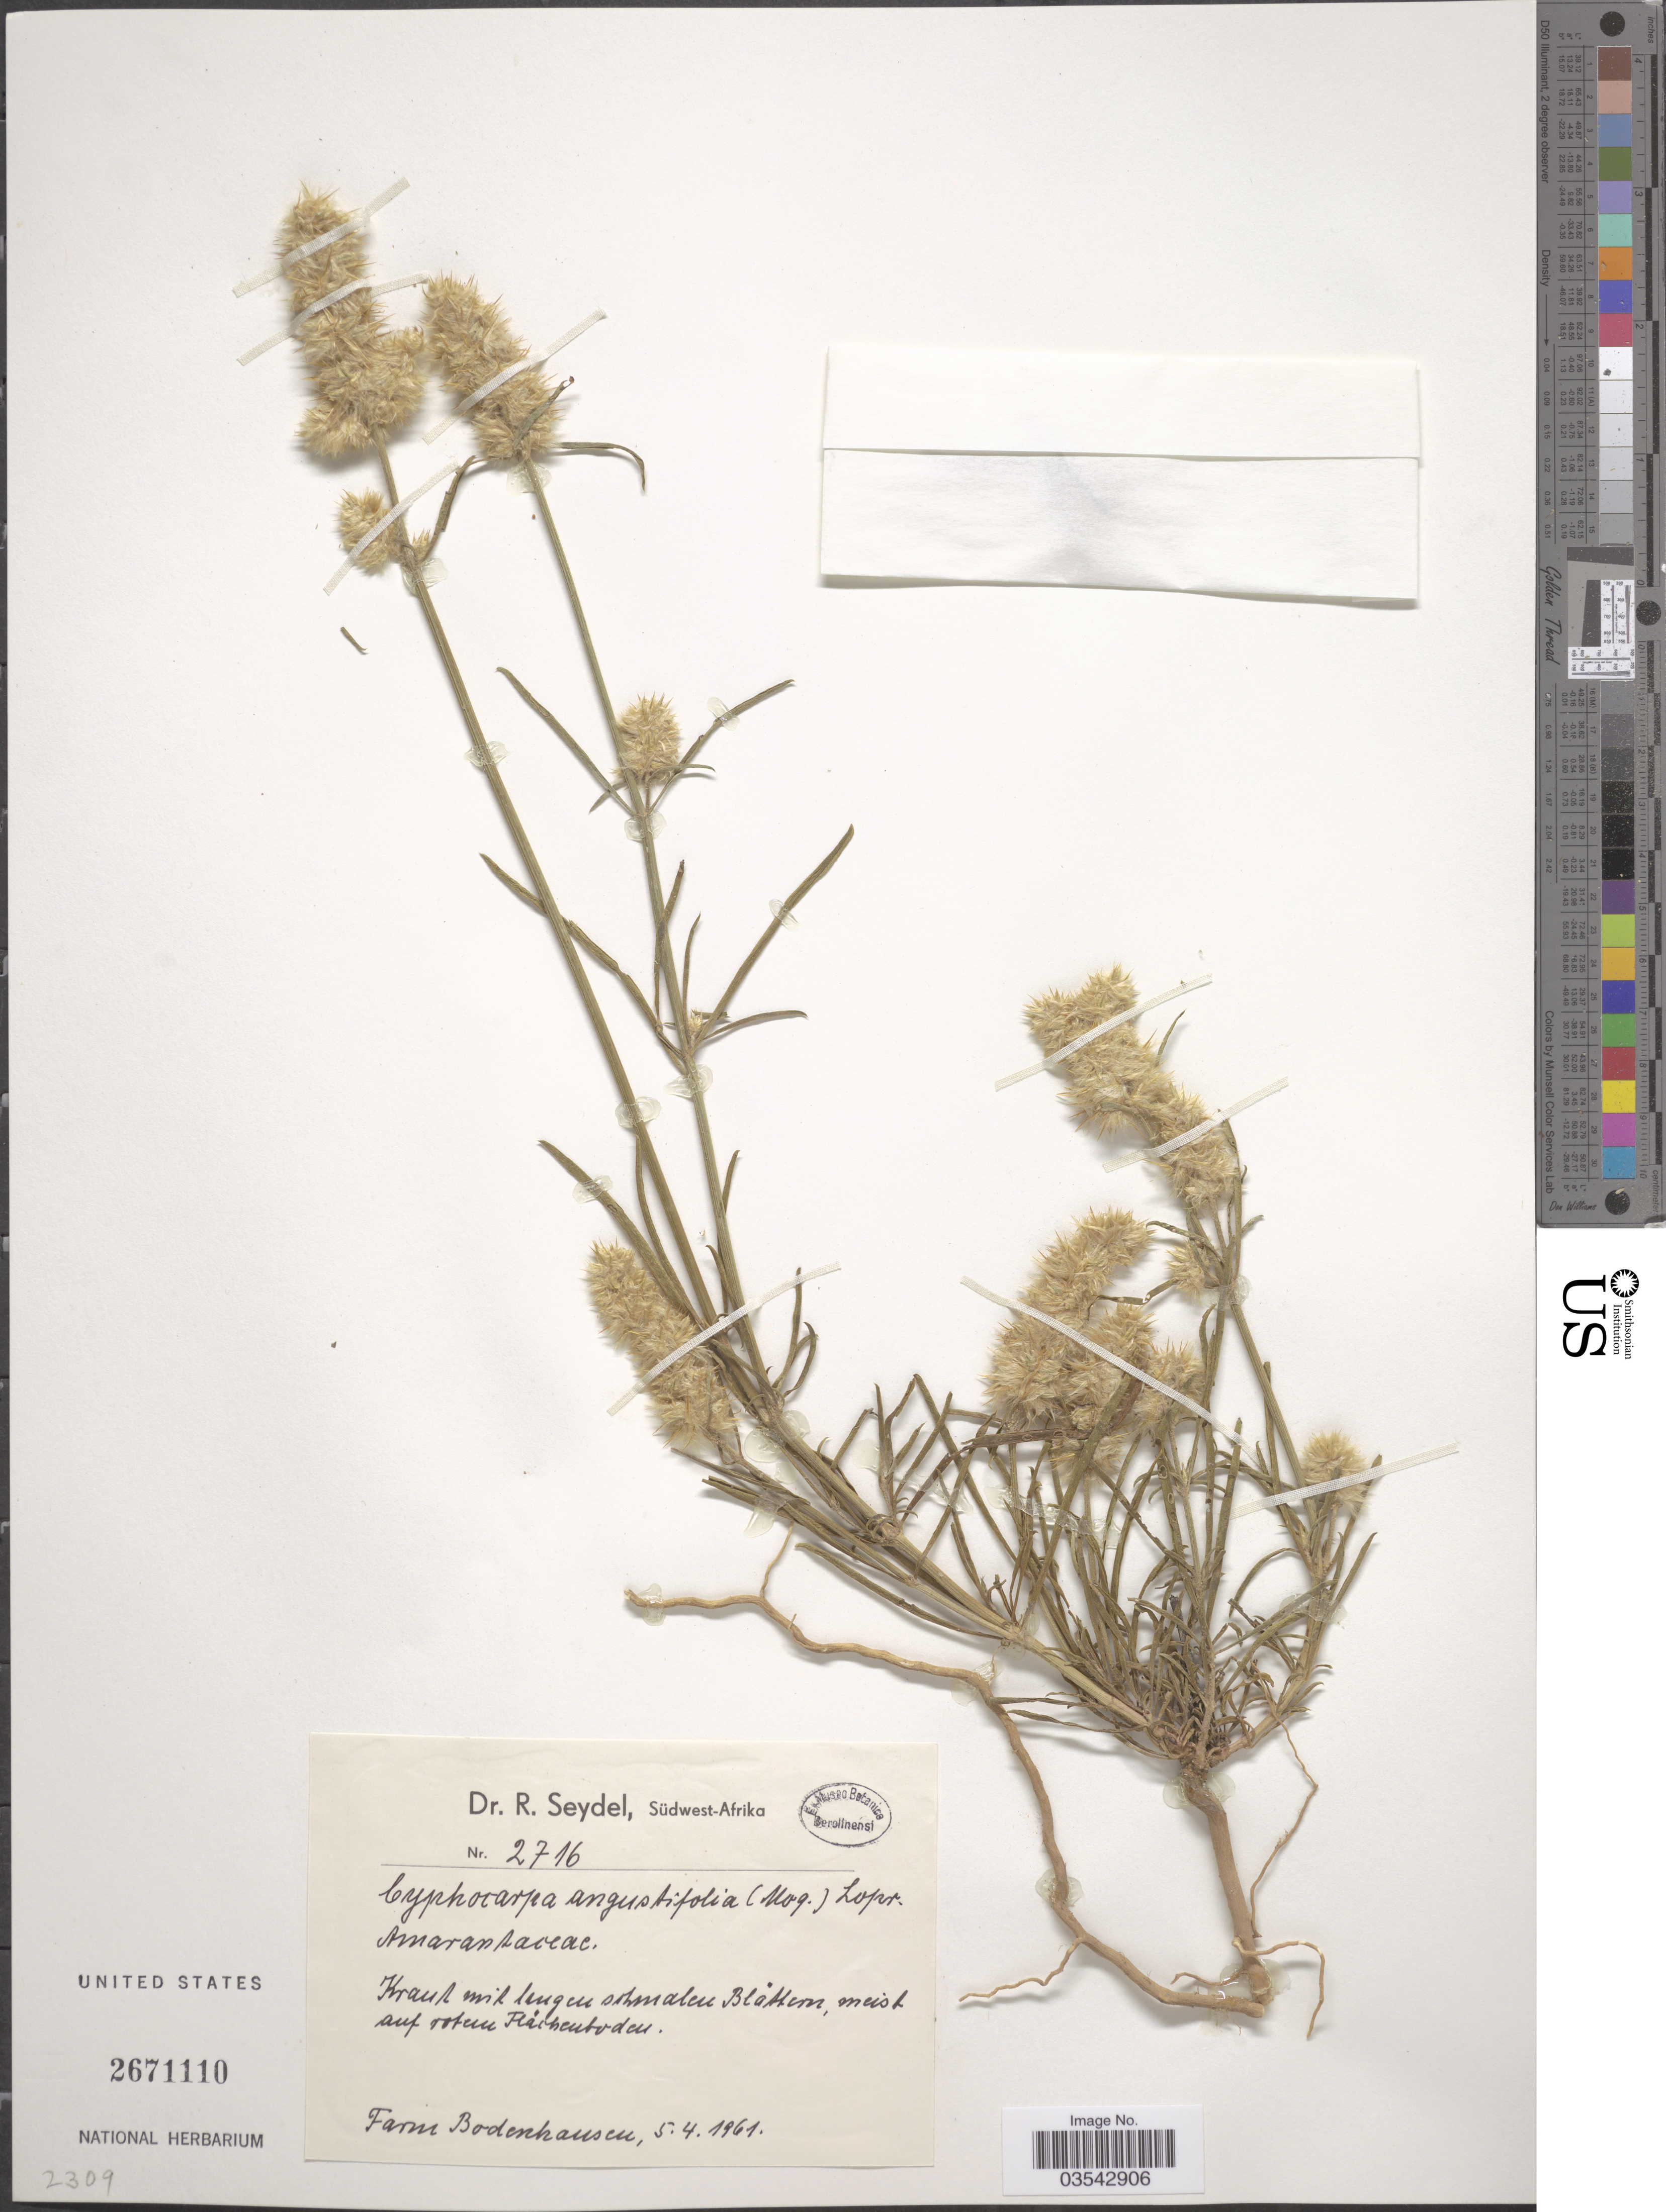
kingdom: Plantae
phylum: Tracheophyta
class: Magnoliopsida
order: Caryophyllales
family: Amaranthaceae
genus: Kyphocarpa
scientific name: Kyphocarpa angustifolia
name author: Lopr.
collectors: R. Seydel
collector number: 2716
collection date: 1961-04-05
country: Namibia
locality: Meist auf rotem Flächenboden. Farm Bodenhausen.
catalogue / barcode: US 2671110